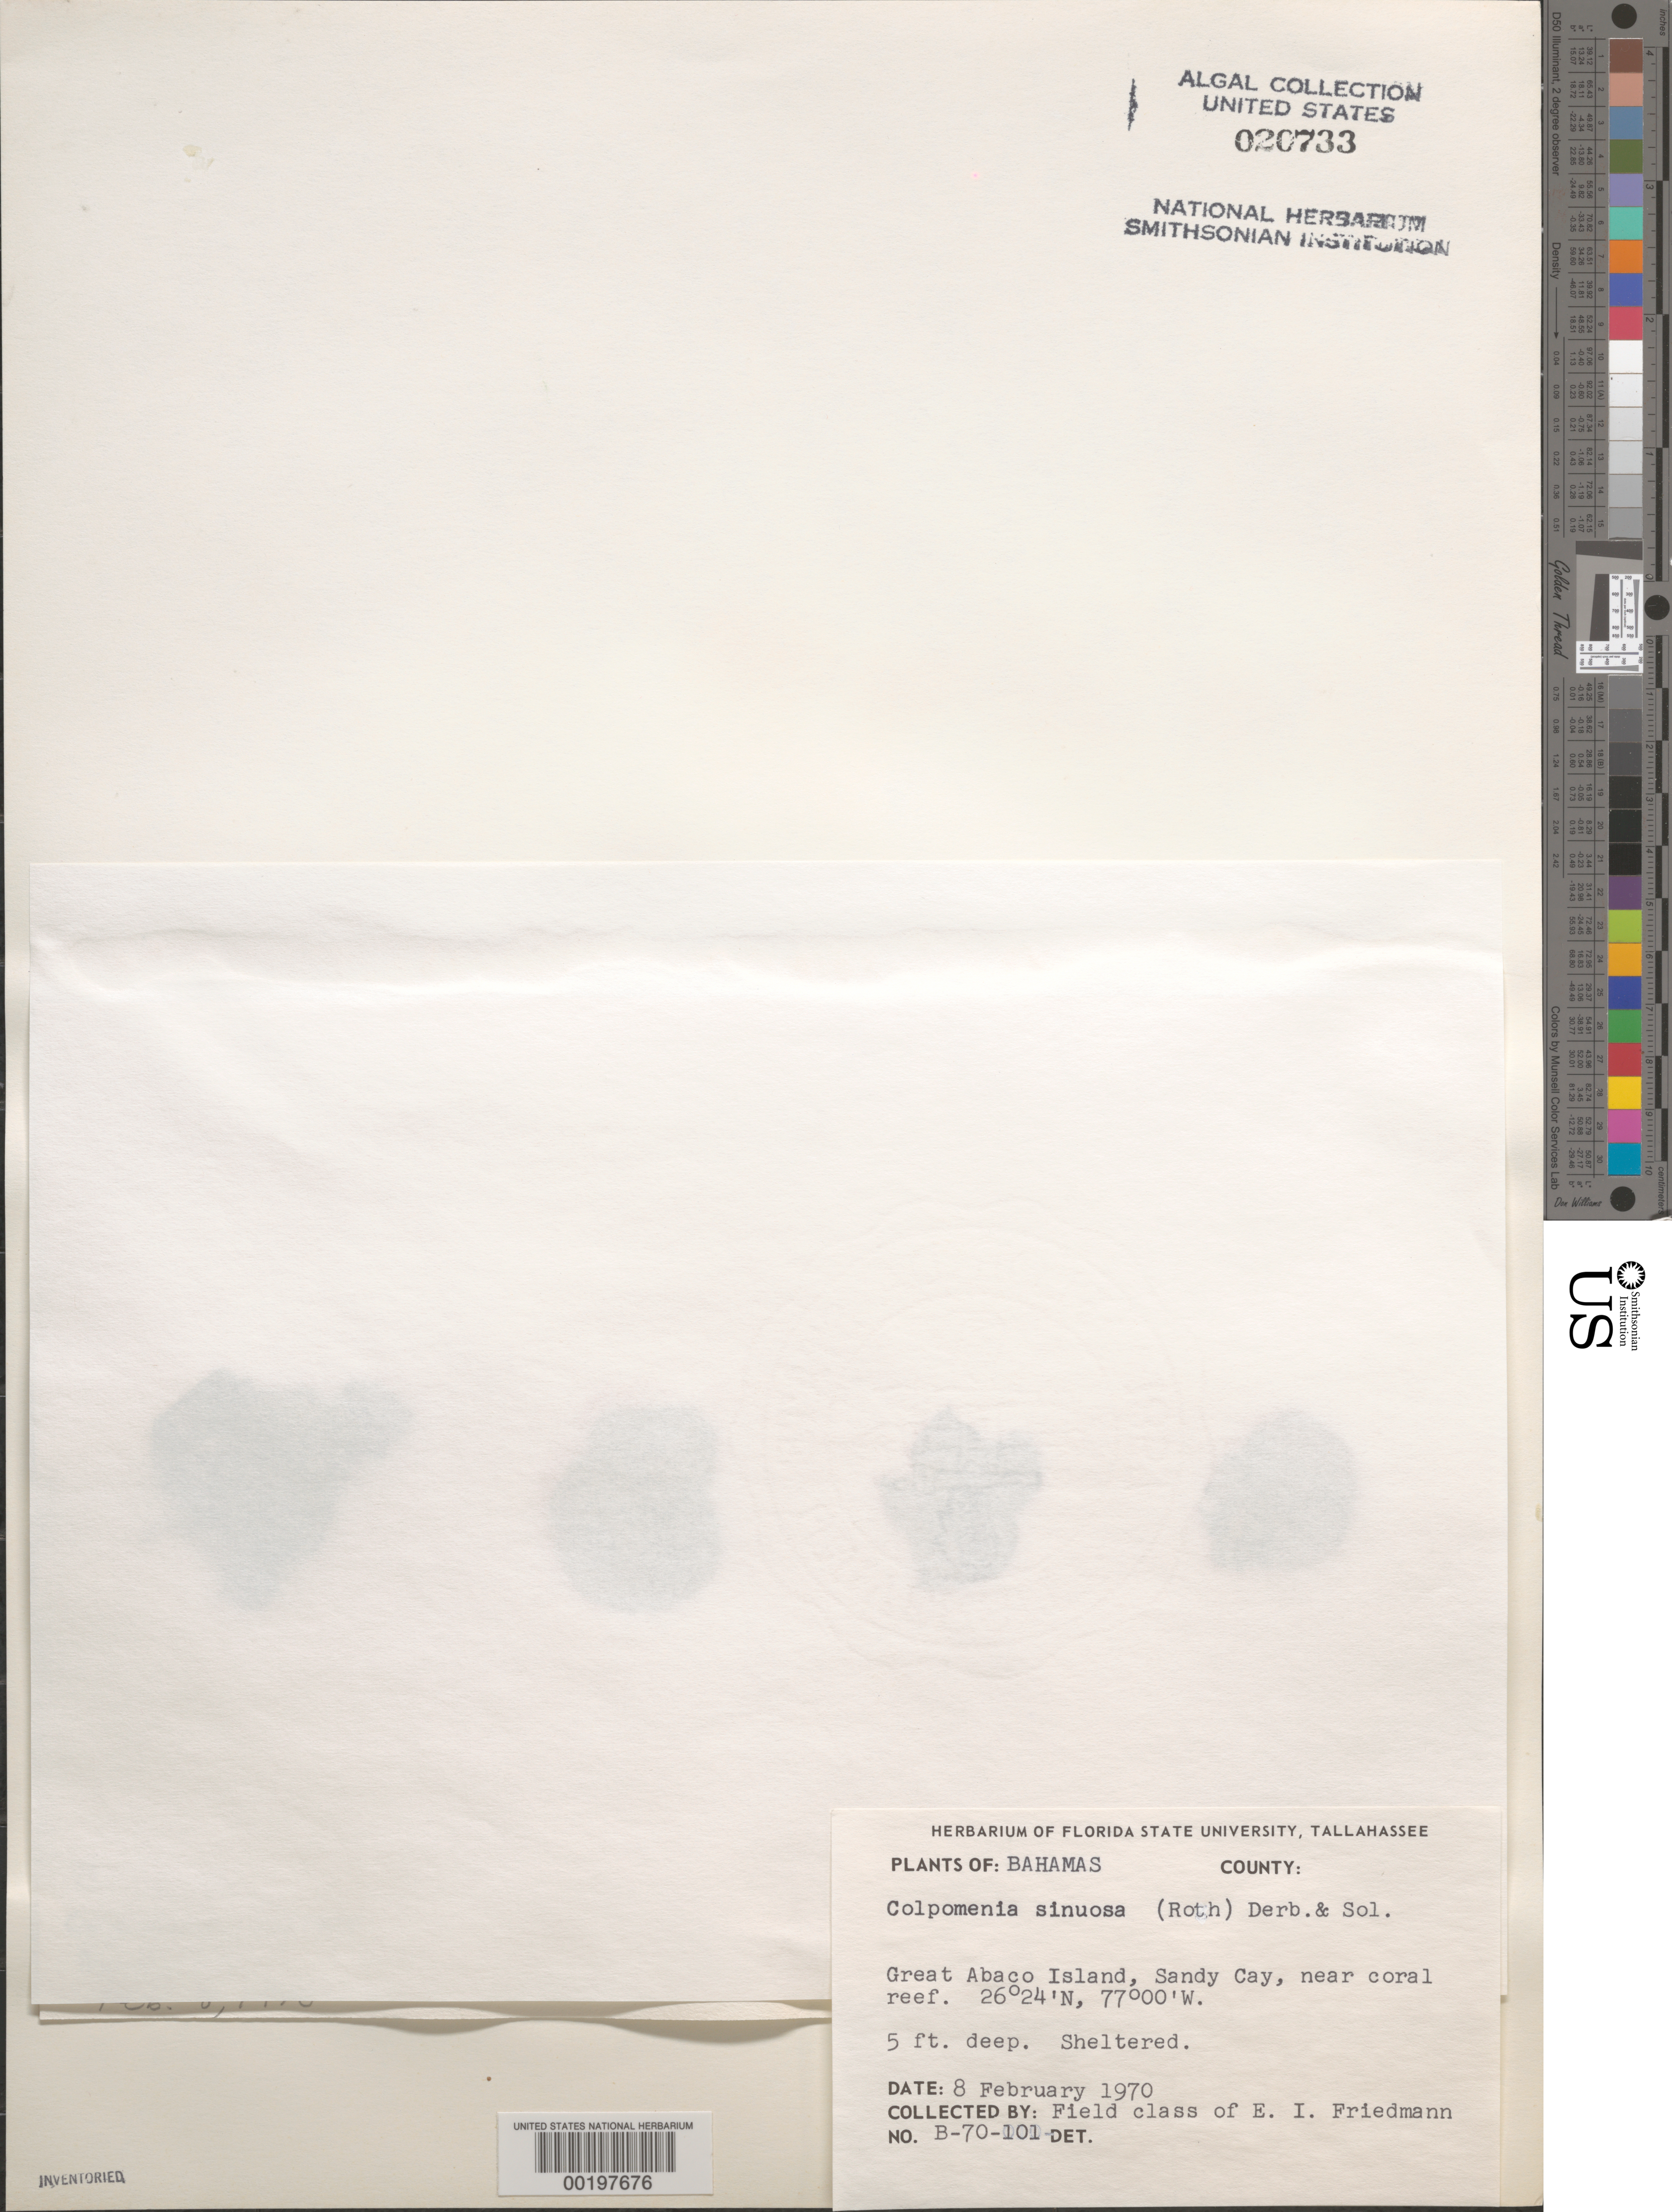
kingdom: Chromista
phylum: Ochrophyta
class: Phaeophyceae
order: Scytosiphonales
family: Scytosiphonaceae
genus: Colpomenia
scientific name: Colpomenia sinuosa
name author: (K. Mert. ex Roth) Derbes & Solier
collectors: E. Friedmann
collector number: B-70-101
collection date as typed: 08 Feb 1970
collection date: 1970-02-08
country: Bahamas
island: Great Abaco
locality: Sandy Cay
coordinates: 26 24" N, 77 00" W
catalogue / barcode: US 20733